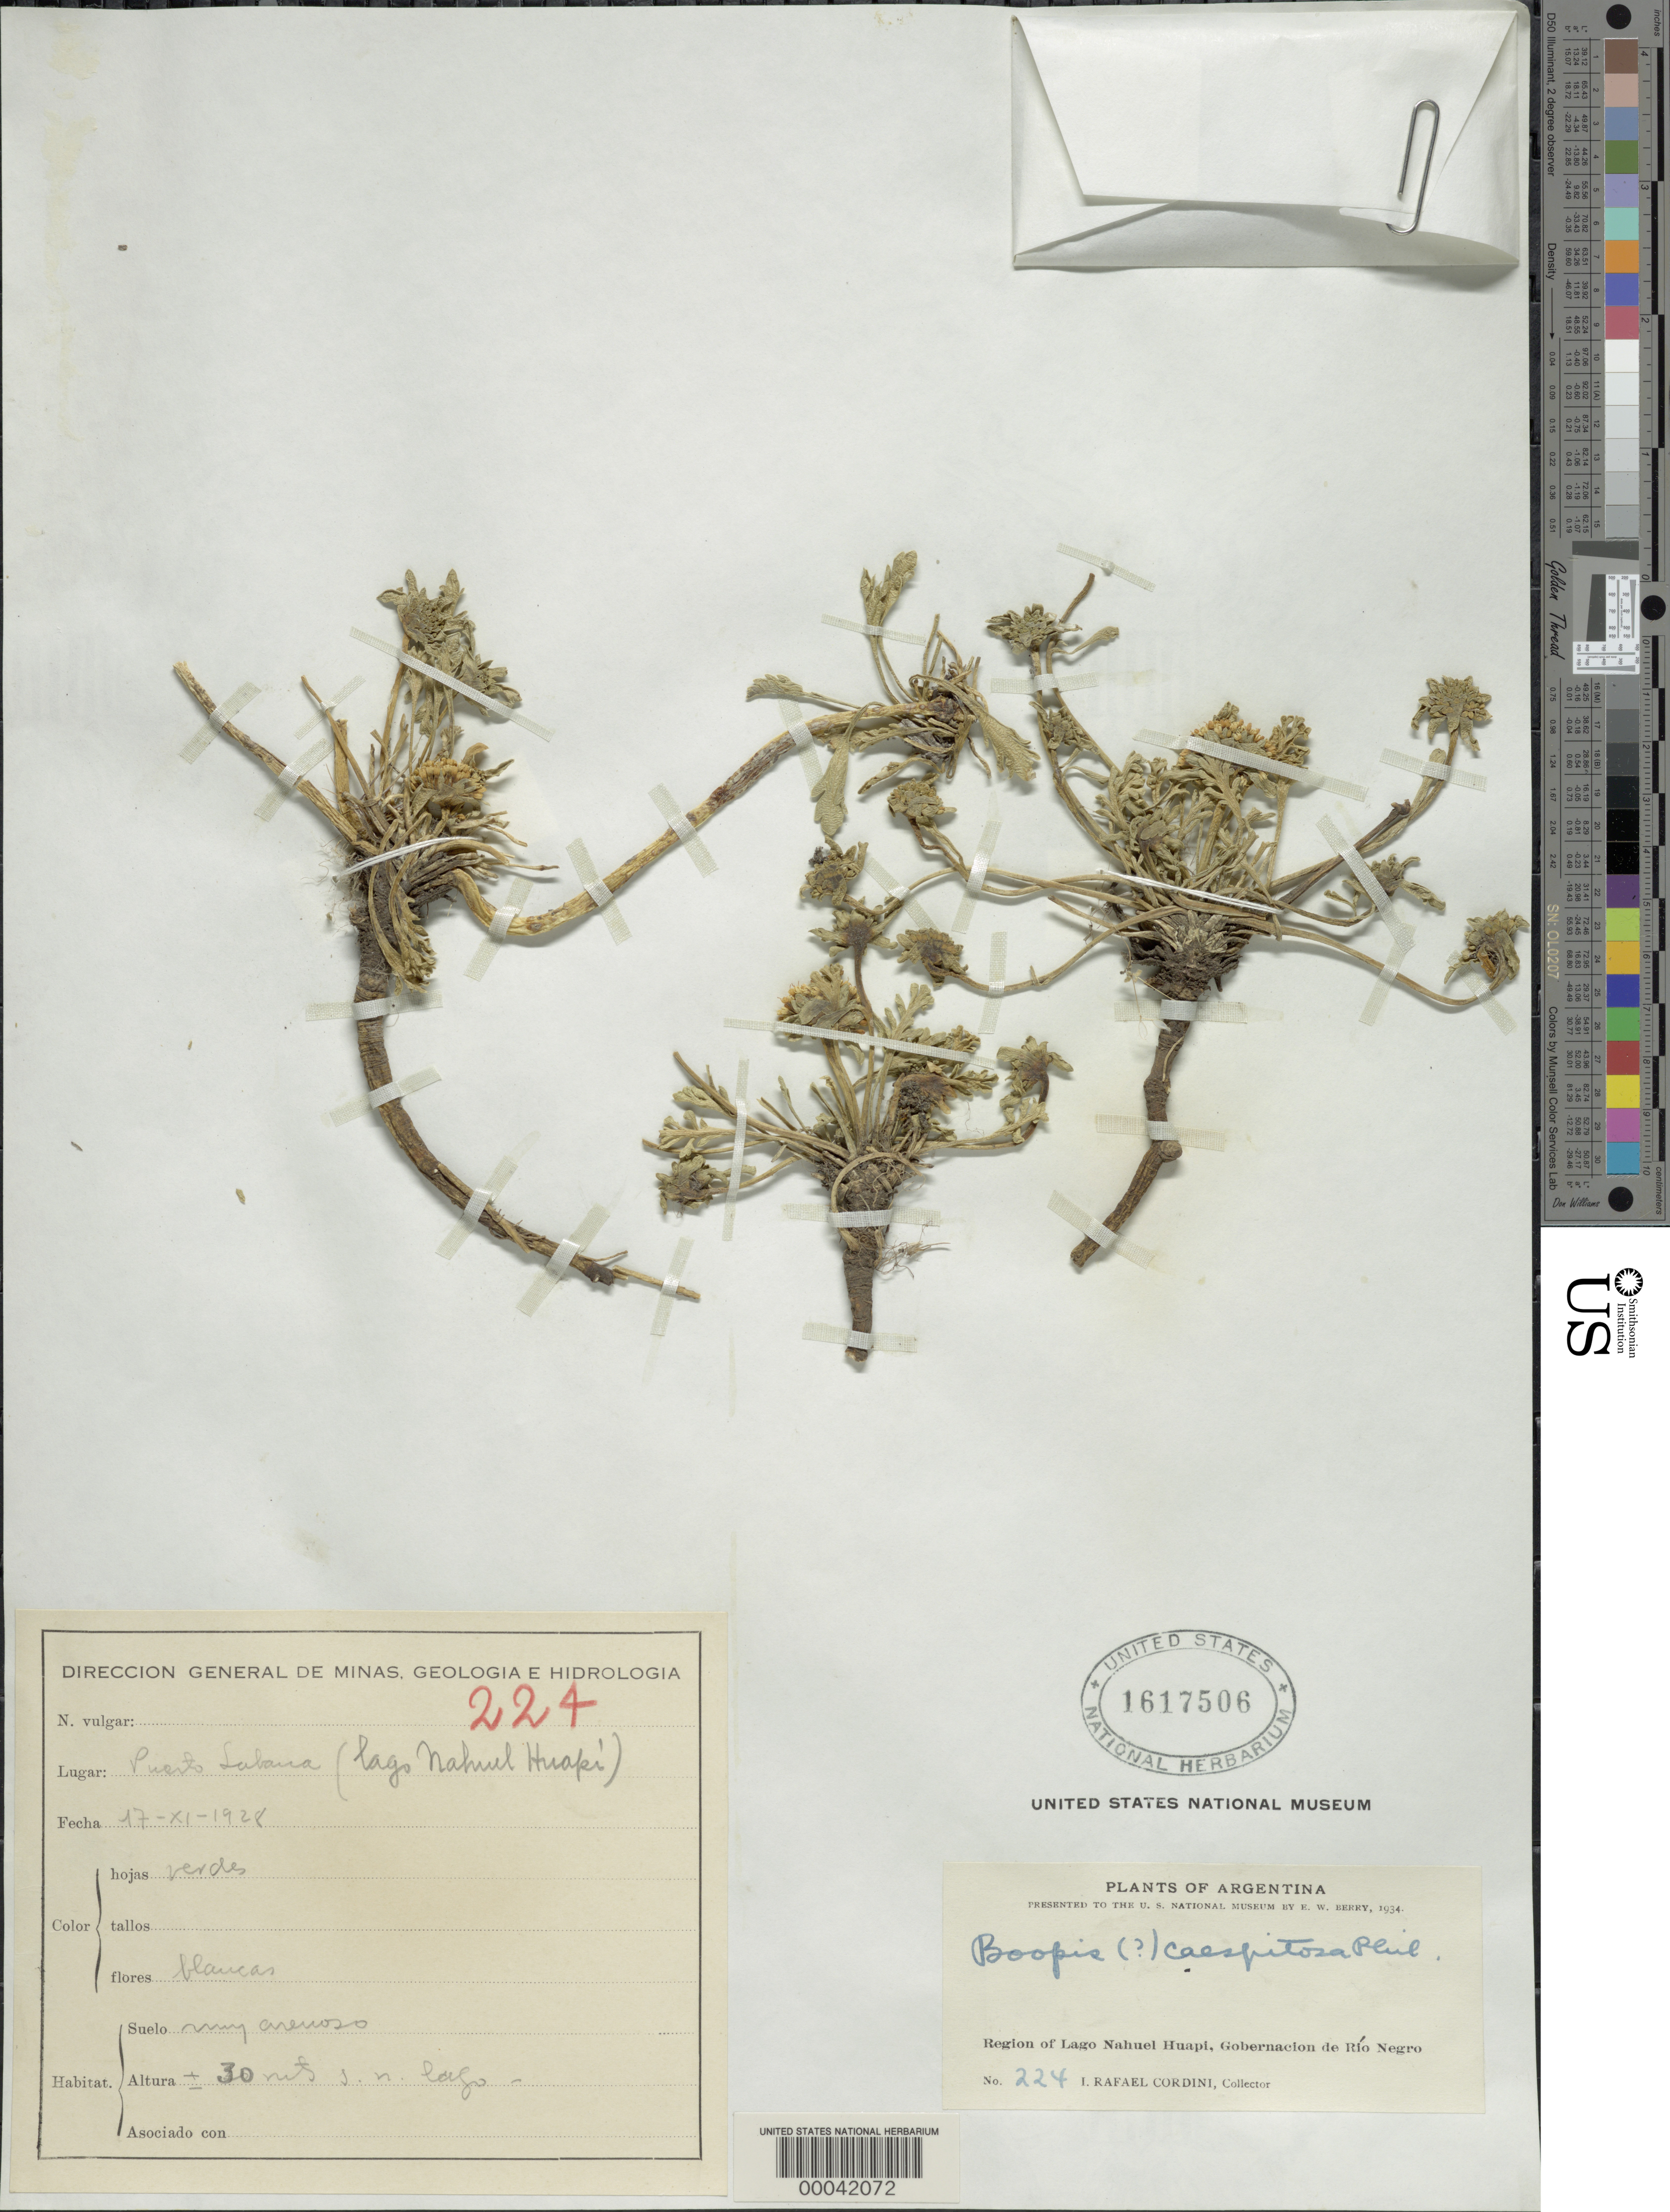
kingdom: Plantae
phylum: Tracheophyta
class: Magnoliopsida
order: Asterales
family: Calyceraceae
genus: Boopis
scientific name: Boopis caespitosa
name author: Phil.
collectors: I. Cordini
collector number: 224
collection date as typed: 17 Nov 1928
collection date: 1928-11-17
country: Argentina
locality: Puerto Sabana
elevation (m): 30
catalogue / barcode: US 1617506